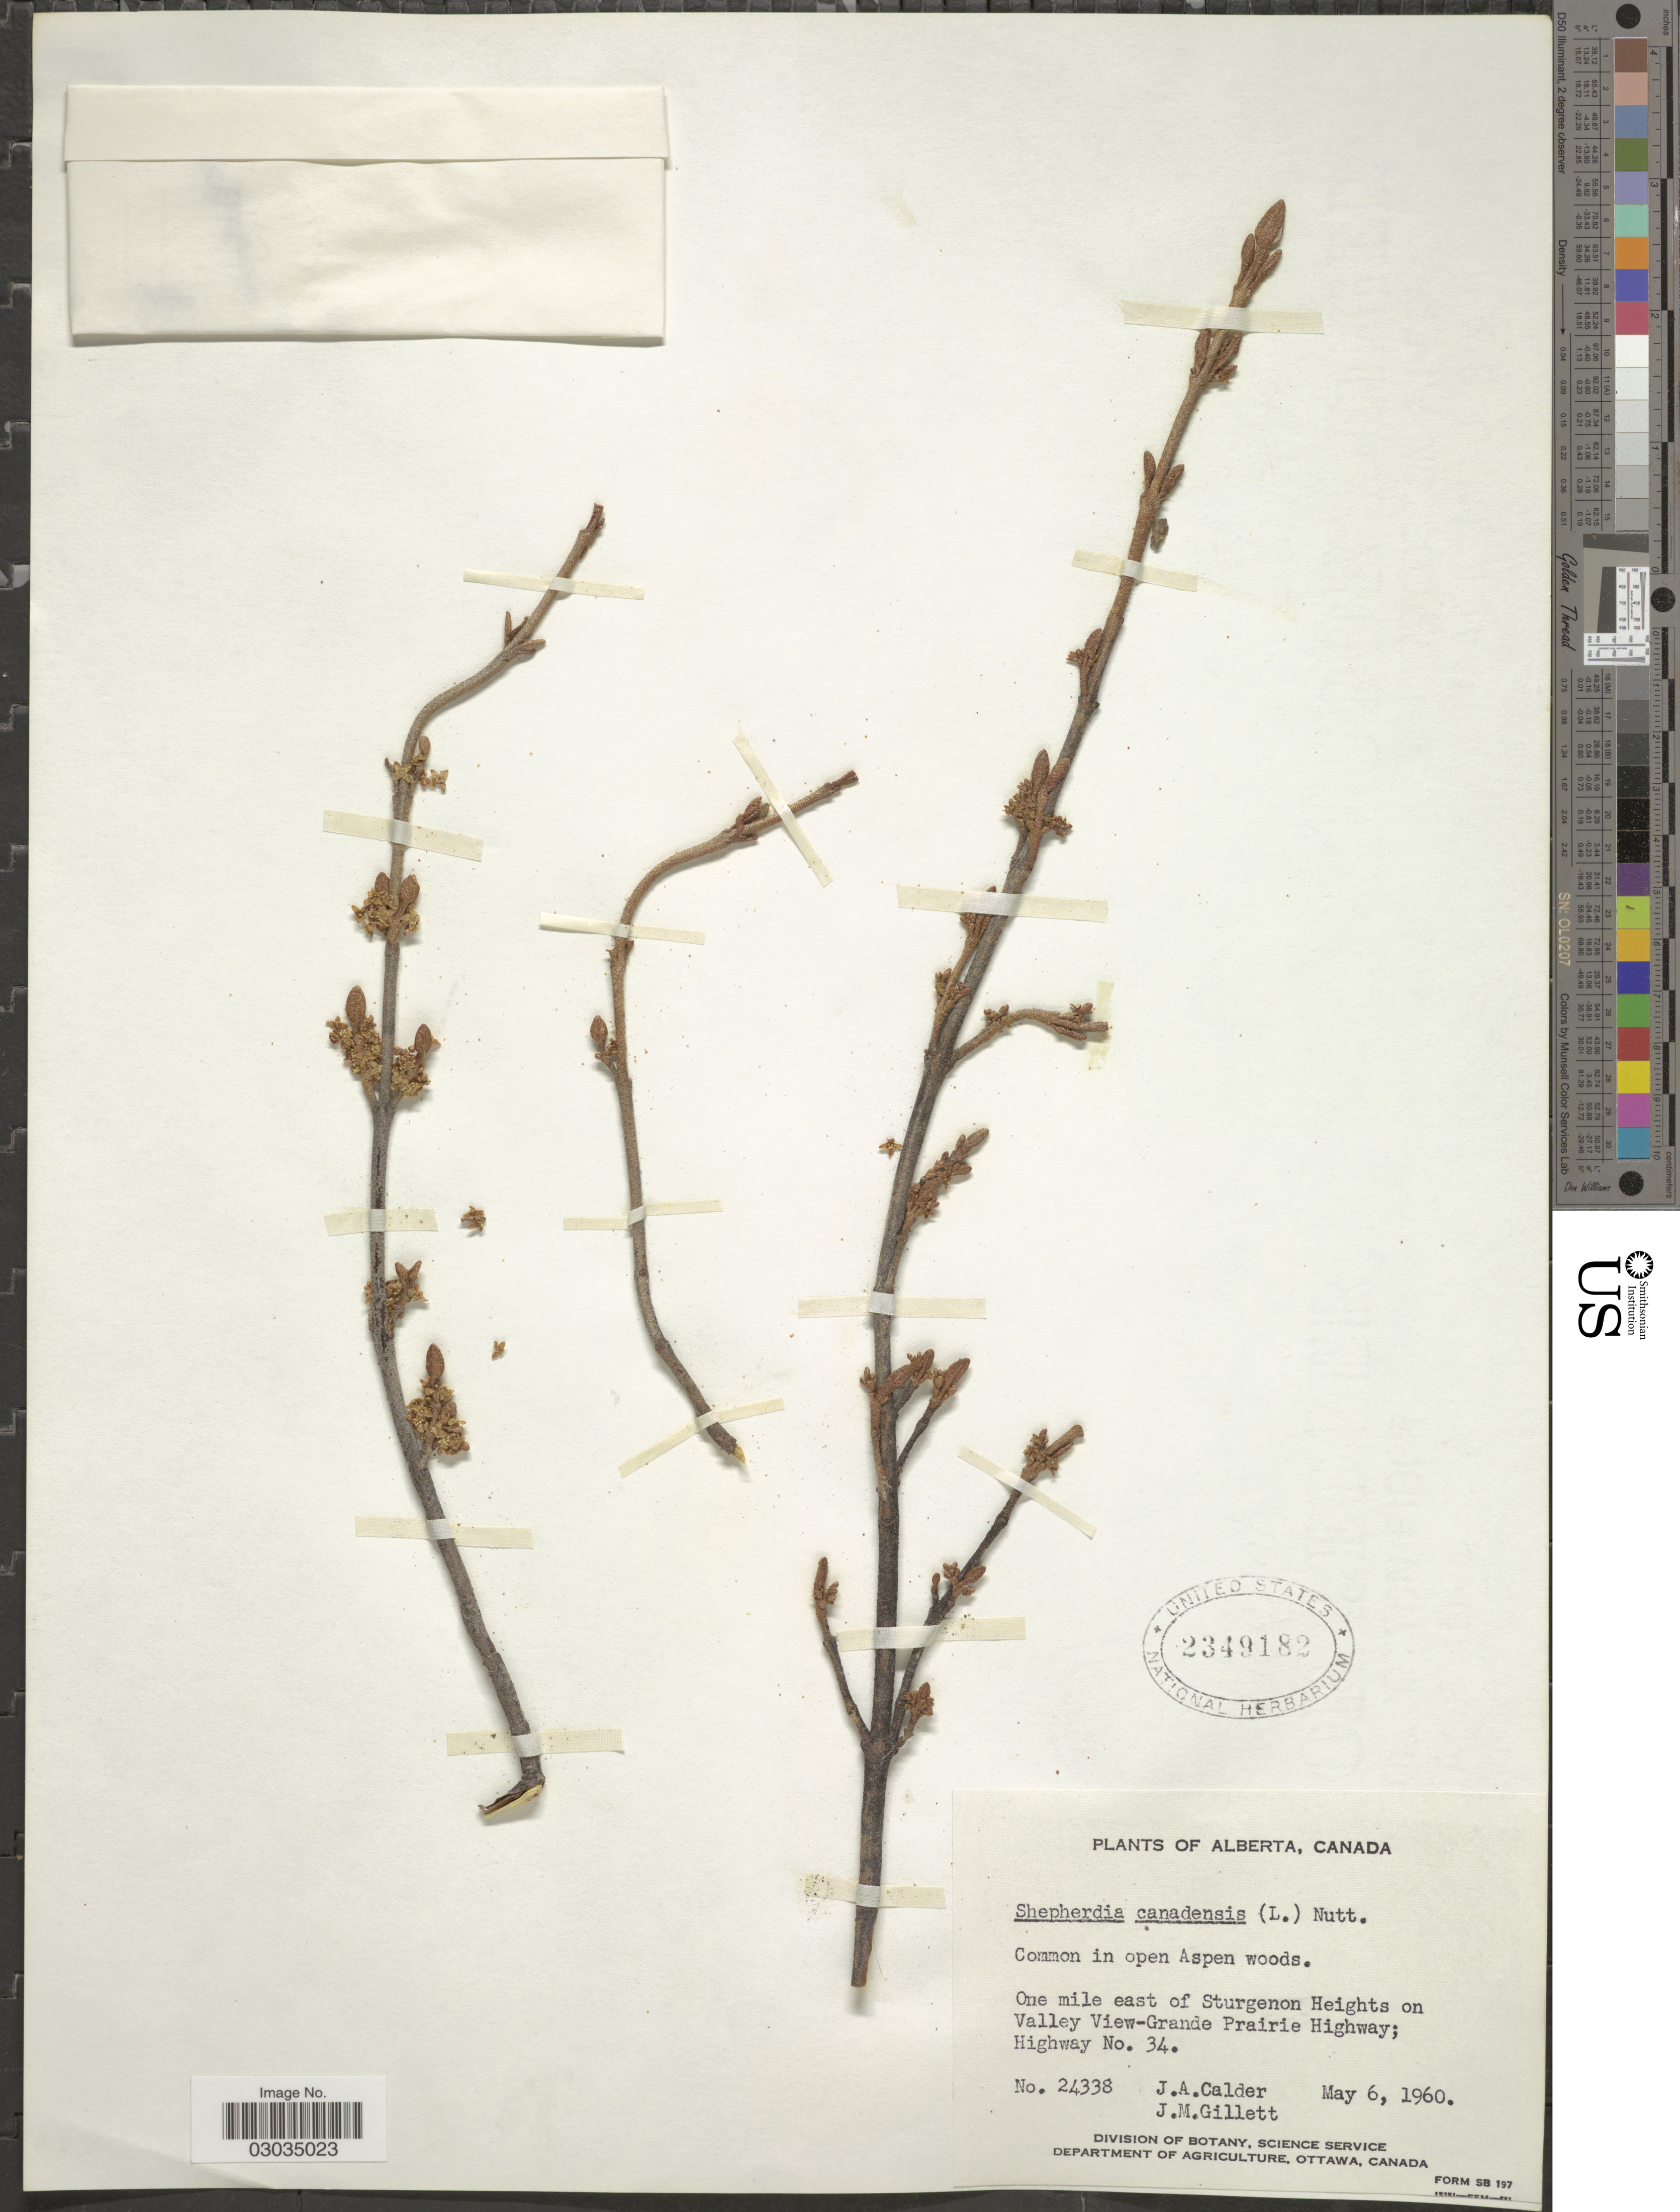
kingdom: Plantae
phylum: Tracheophyta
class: Magnoliopsida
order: Rosales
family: Elaeagnaceae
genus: Shepherdia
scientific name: Shepherdia canadensis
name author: (L.) Nutt.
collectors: J. A. Calder & J. M. Gillett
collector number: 24338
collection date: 1960-05-06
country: Canada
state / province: Alberta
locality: One mile east of Sturgenon Heights on Valley View-Grande Prairie Highway; Highway No. 34.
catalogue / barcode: US 2349182